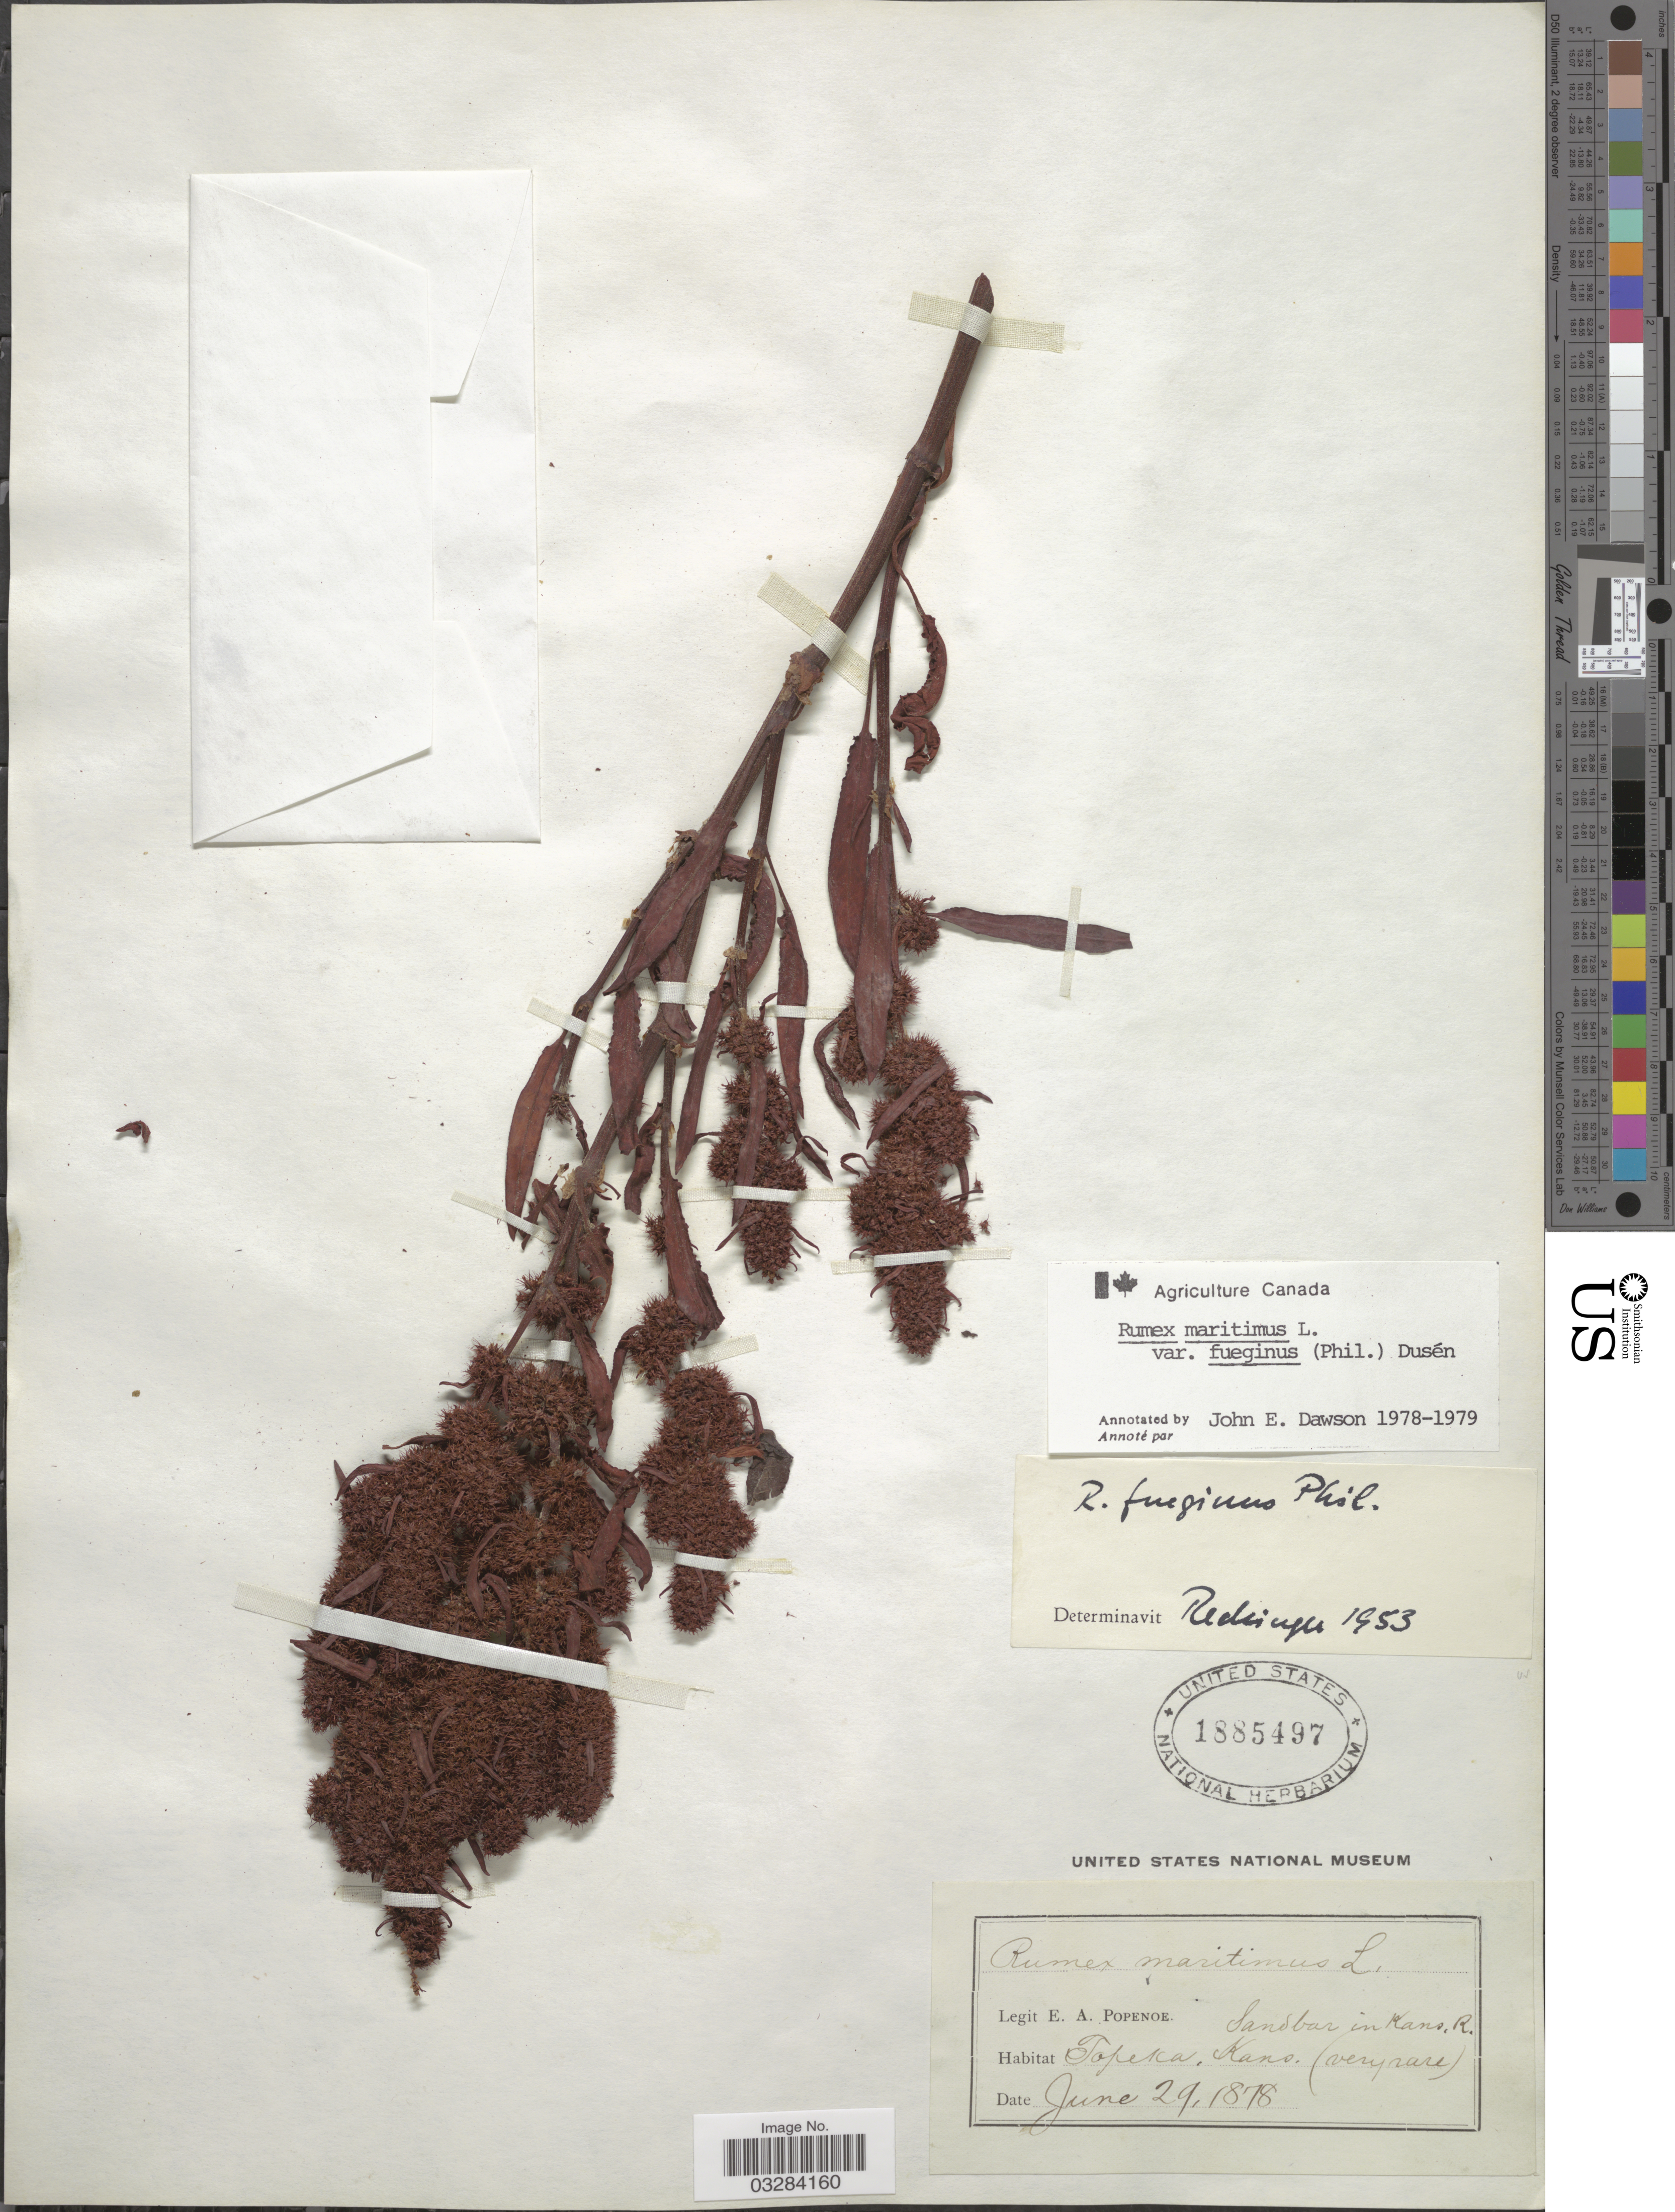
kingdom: Plantae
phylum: Tracheophyta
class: Magnoliopsida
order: Caryophyllales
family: Polygonaceae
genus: Rumex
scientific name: Rumex maritimus var. fueginus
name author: (Phil.) Dusén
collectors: E. A. Popenoe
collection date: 1878-06-29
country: United States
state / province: Kansas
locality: Sandbar in Kans. R. Topeka.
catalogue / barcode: US 1885497